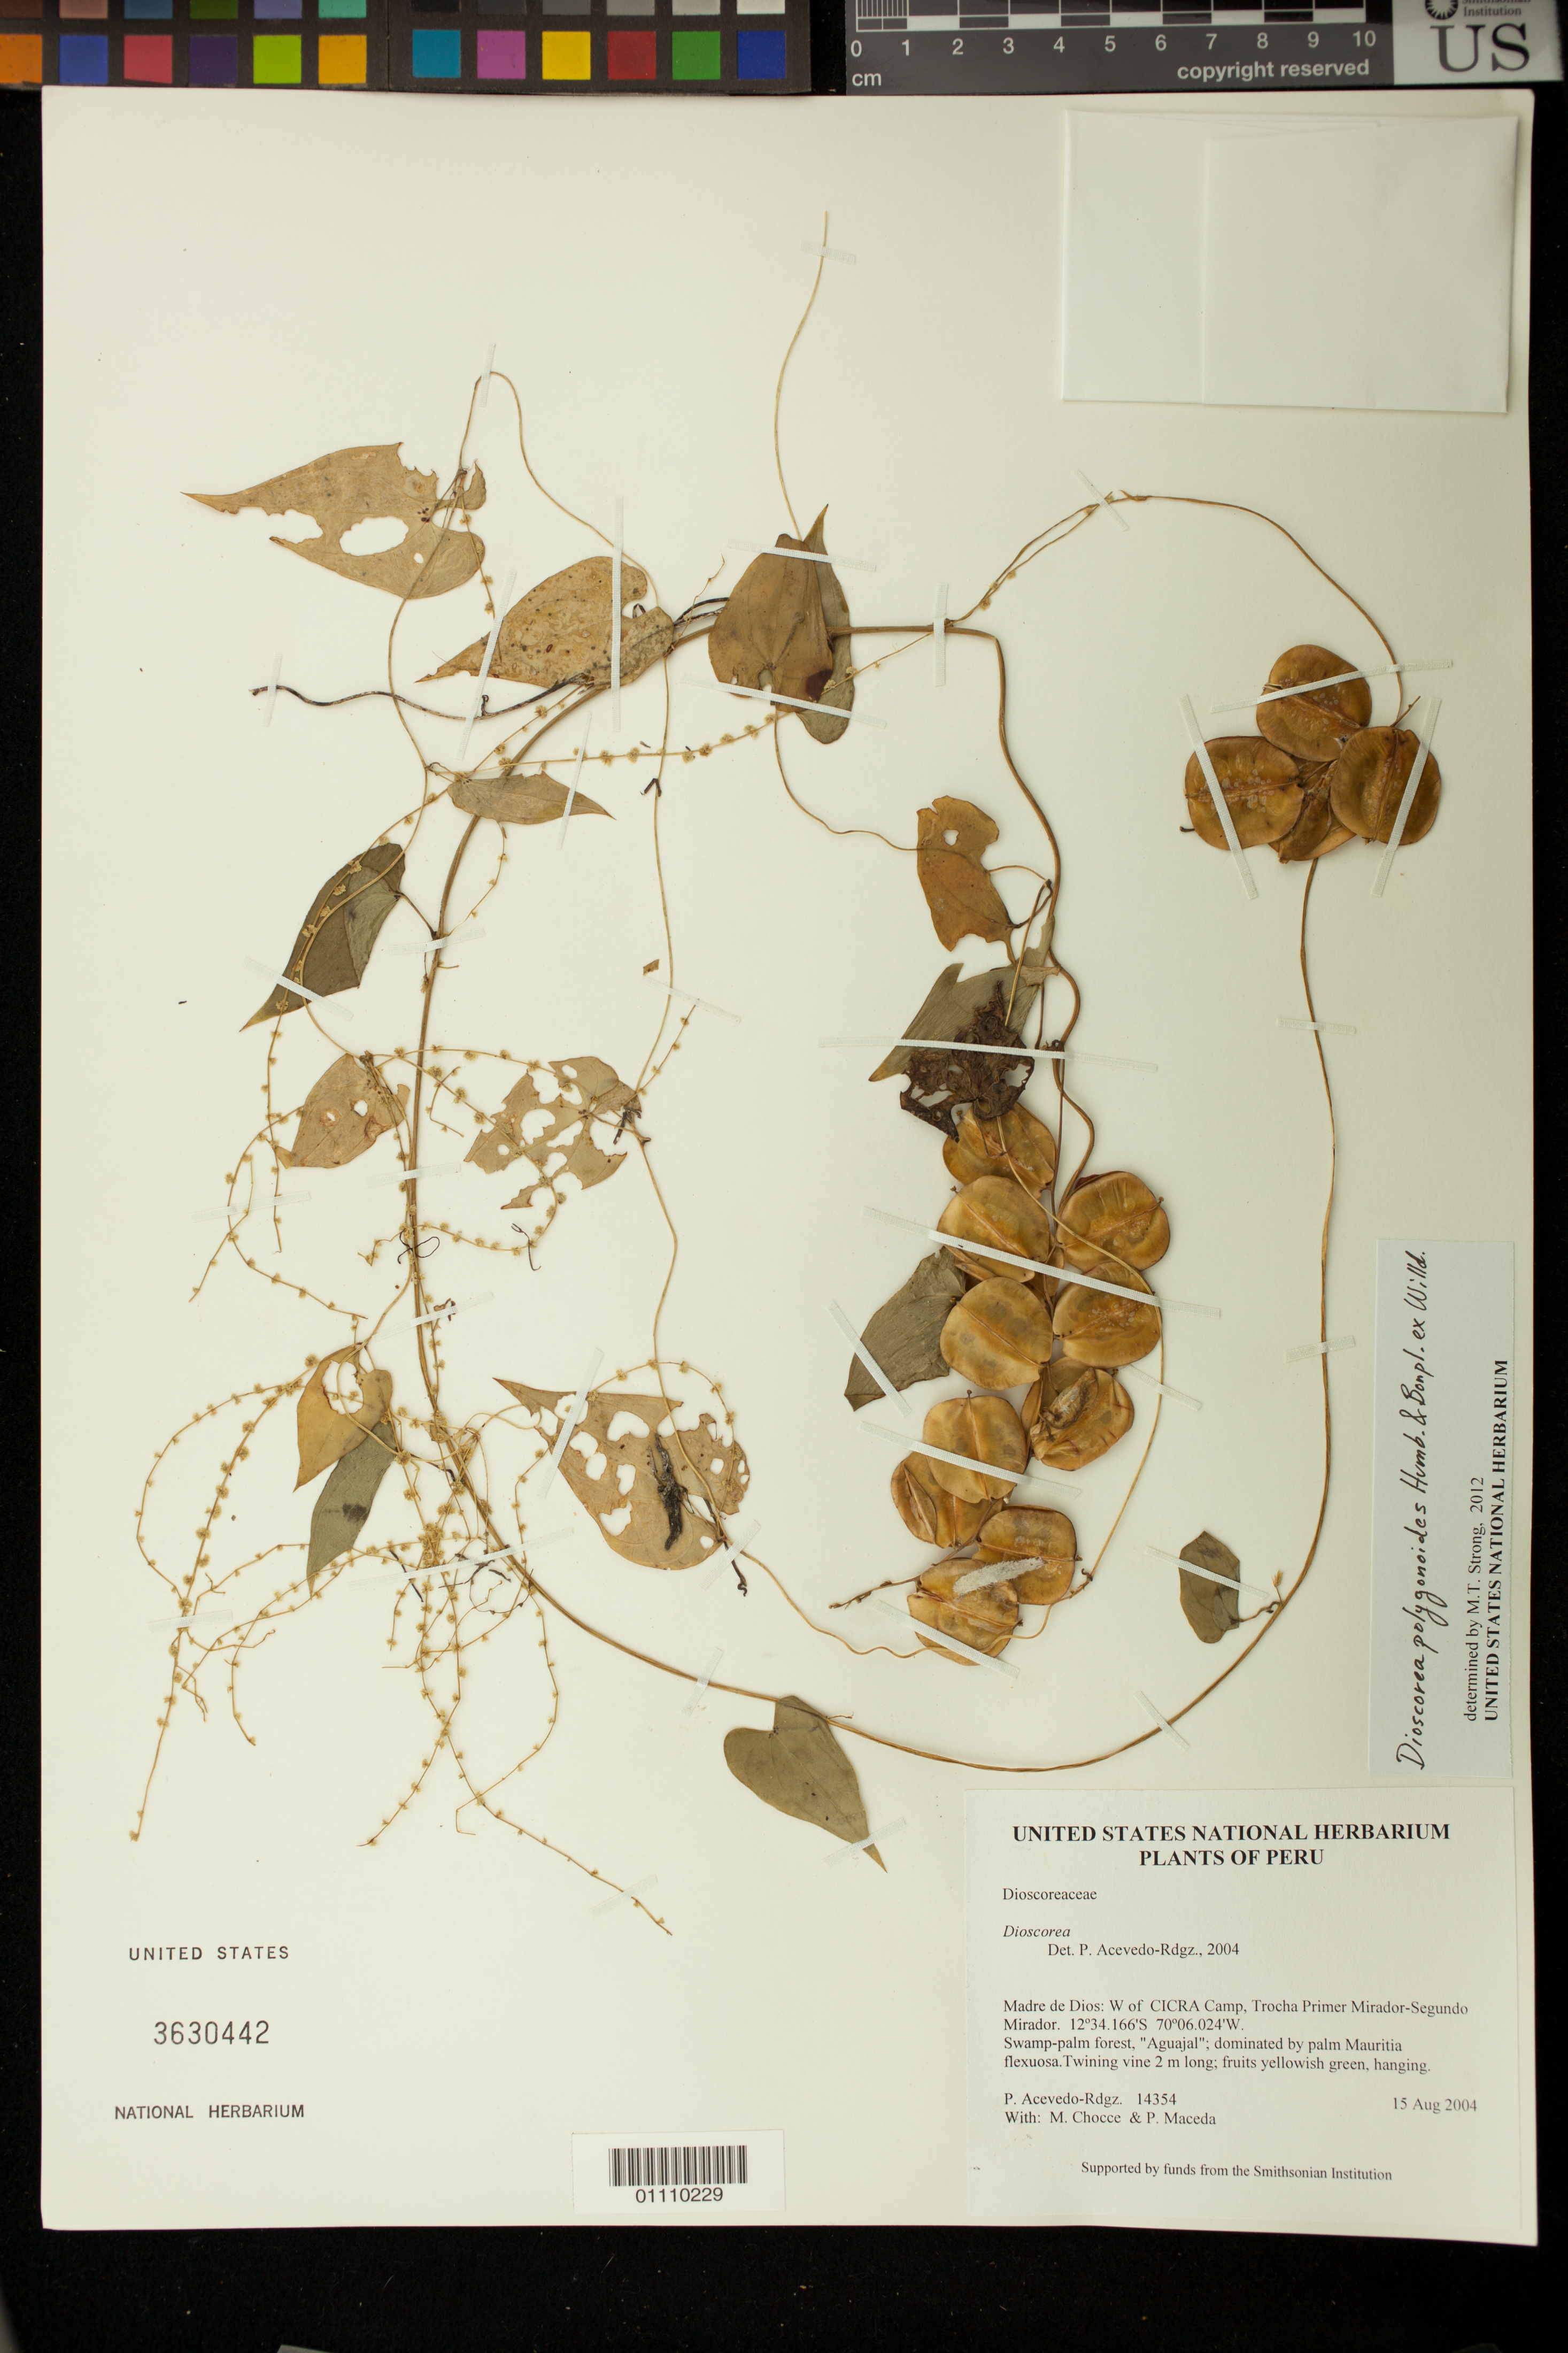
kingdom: Plantae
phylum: Tracheophyta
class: Liliopsida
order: Dioscoreales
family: Dioscoreaceae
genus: Dioscorea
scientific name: Dioscorea polygonoides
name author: Humb. & Bonpl. ex Willd.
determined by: Strong, M. T., (US), Smithsonian Institution - National Museum of Natural History (UNITED STATES)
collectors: P. Acevedo-Rodr., M. Chocce & P. Maceda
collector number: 14354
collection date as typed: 15 Aug 2004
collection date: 2004-08-15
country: Peru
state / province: Madre de Dios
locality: Madre de Dios: W of CICRA Camp, Trocha Primer Mirador-Segundo Mirador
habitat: Swamp-palm forest, "Aguajal"; dominated by palm Mauritia flexuosa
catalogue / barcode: US 3630442